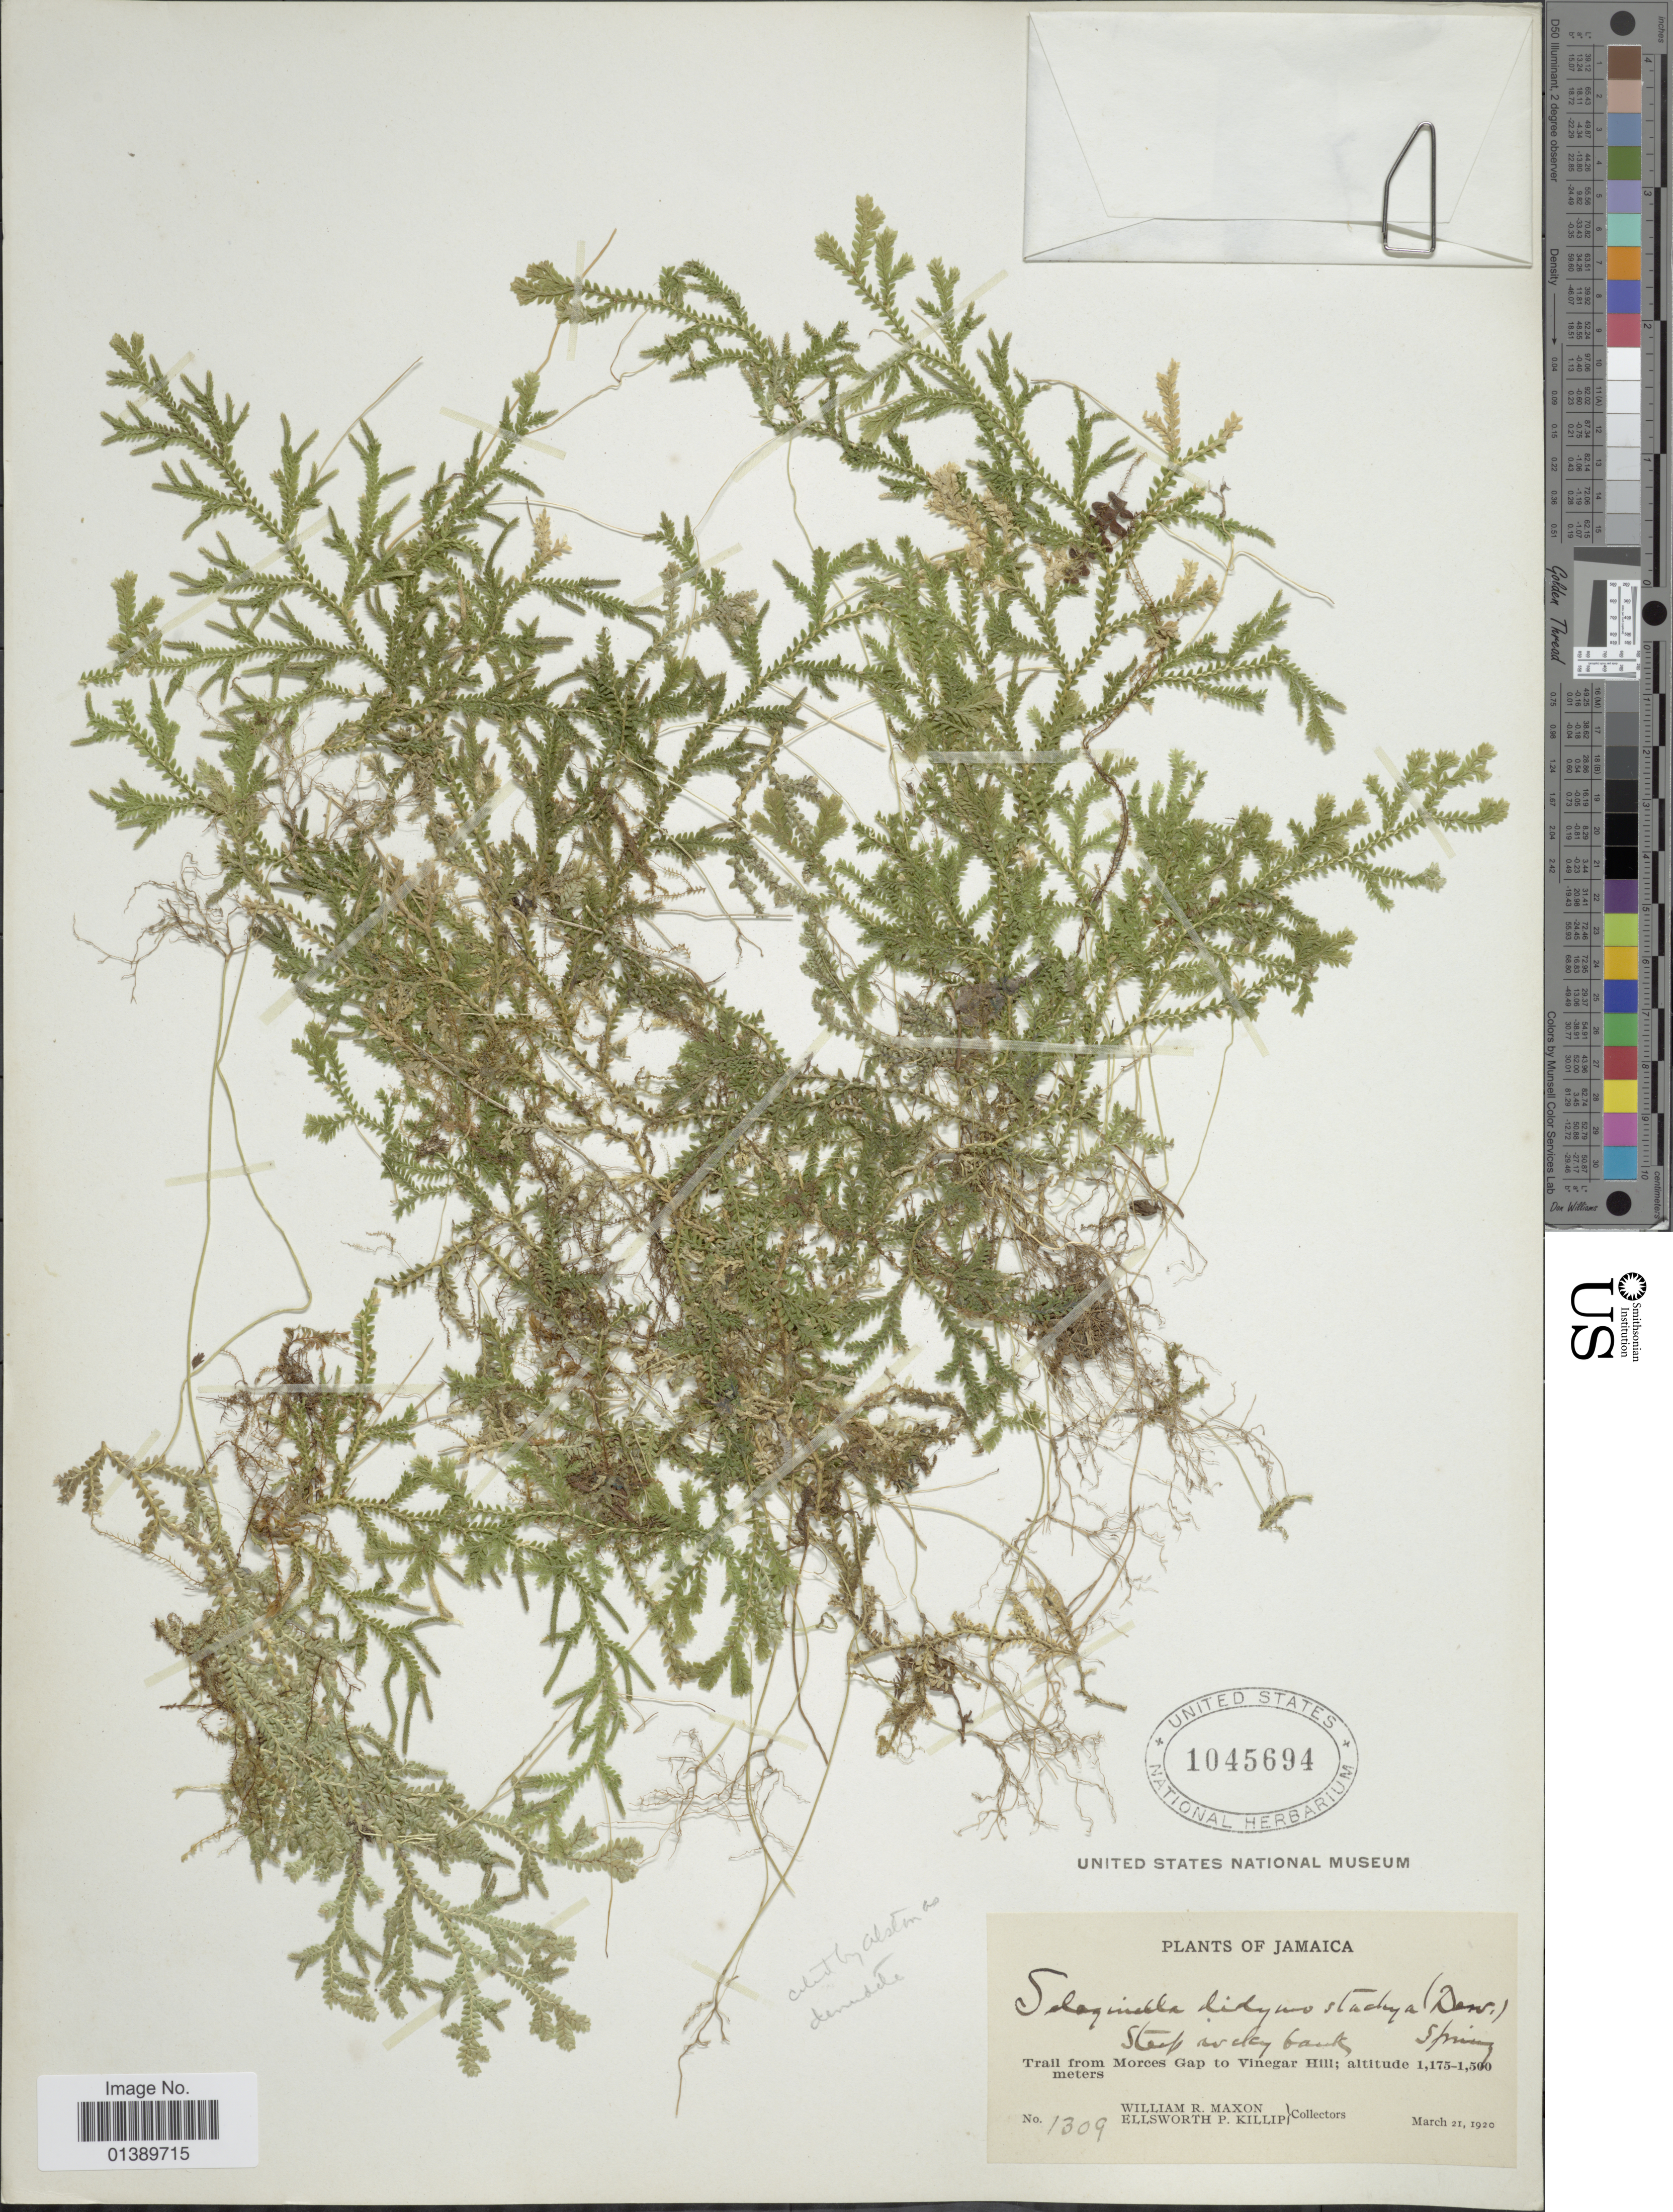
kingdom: Plantae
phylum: Tracheophyta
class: Lycopodiopsida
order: Selaginellales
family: Selaginellaceae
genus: Selaginella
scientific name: Selaginella denudata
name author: (Willd.) Spring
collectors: W. R. Maxon & E. P. Killip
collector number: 1309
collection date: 1920-03-21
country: Jamaica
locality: Trail from Morces Gap to Vinegar Hill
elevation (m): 1175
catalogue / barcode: US 1045694